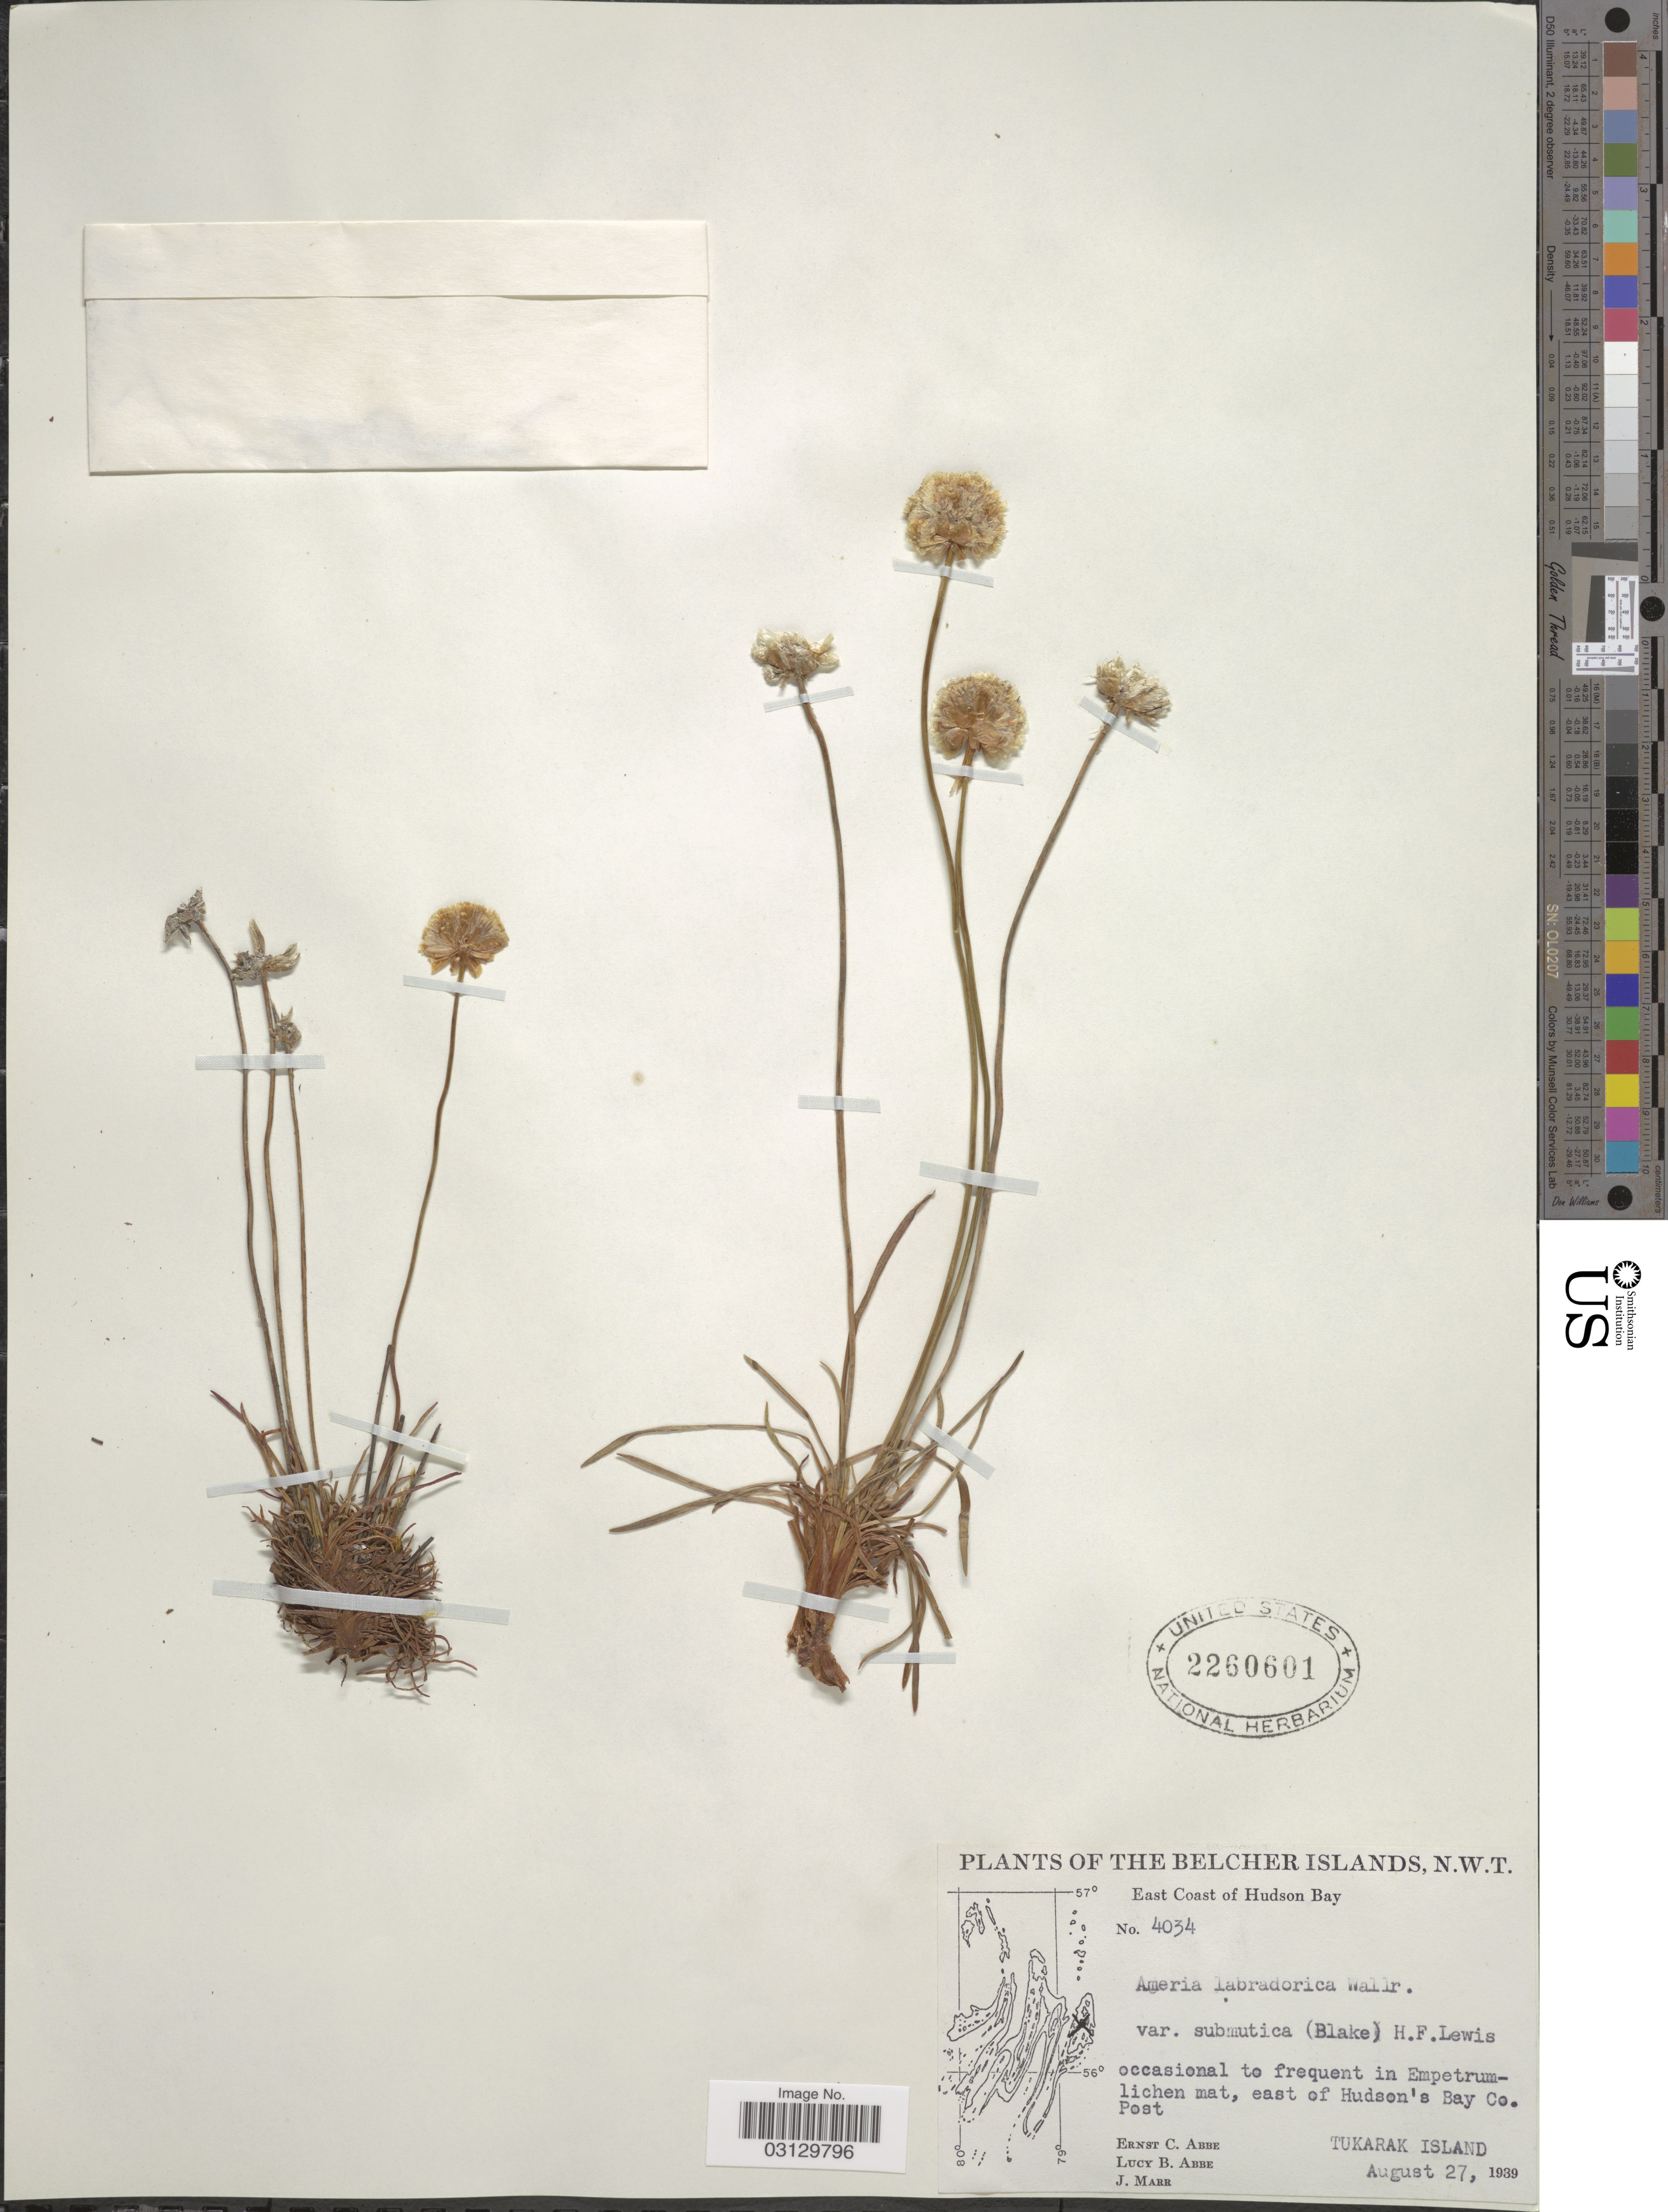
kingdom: Plantae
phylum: Tracheophyta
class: Magnoliopsida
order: Caryophyllales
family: Plumbaginaceae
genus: Armeria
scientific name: Armeria maritima subsp. sibirica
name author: (Turcz. ex Boiss.) Nyman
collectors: E. C. Abbe, L. B. Abbe & J. Marr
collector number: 4034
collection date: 1939-08-27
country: Canada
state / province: Northwest Territories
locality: The Belcher Islands. East Coast of Hudson Bay. East of Hudson's Bay Co. Post. Tukarak Island.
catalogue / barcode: US 2260601